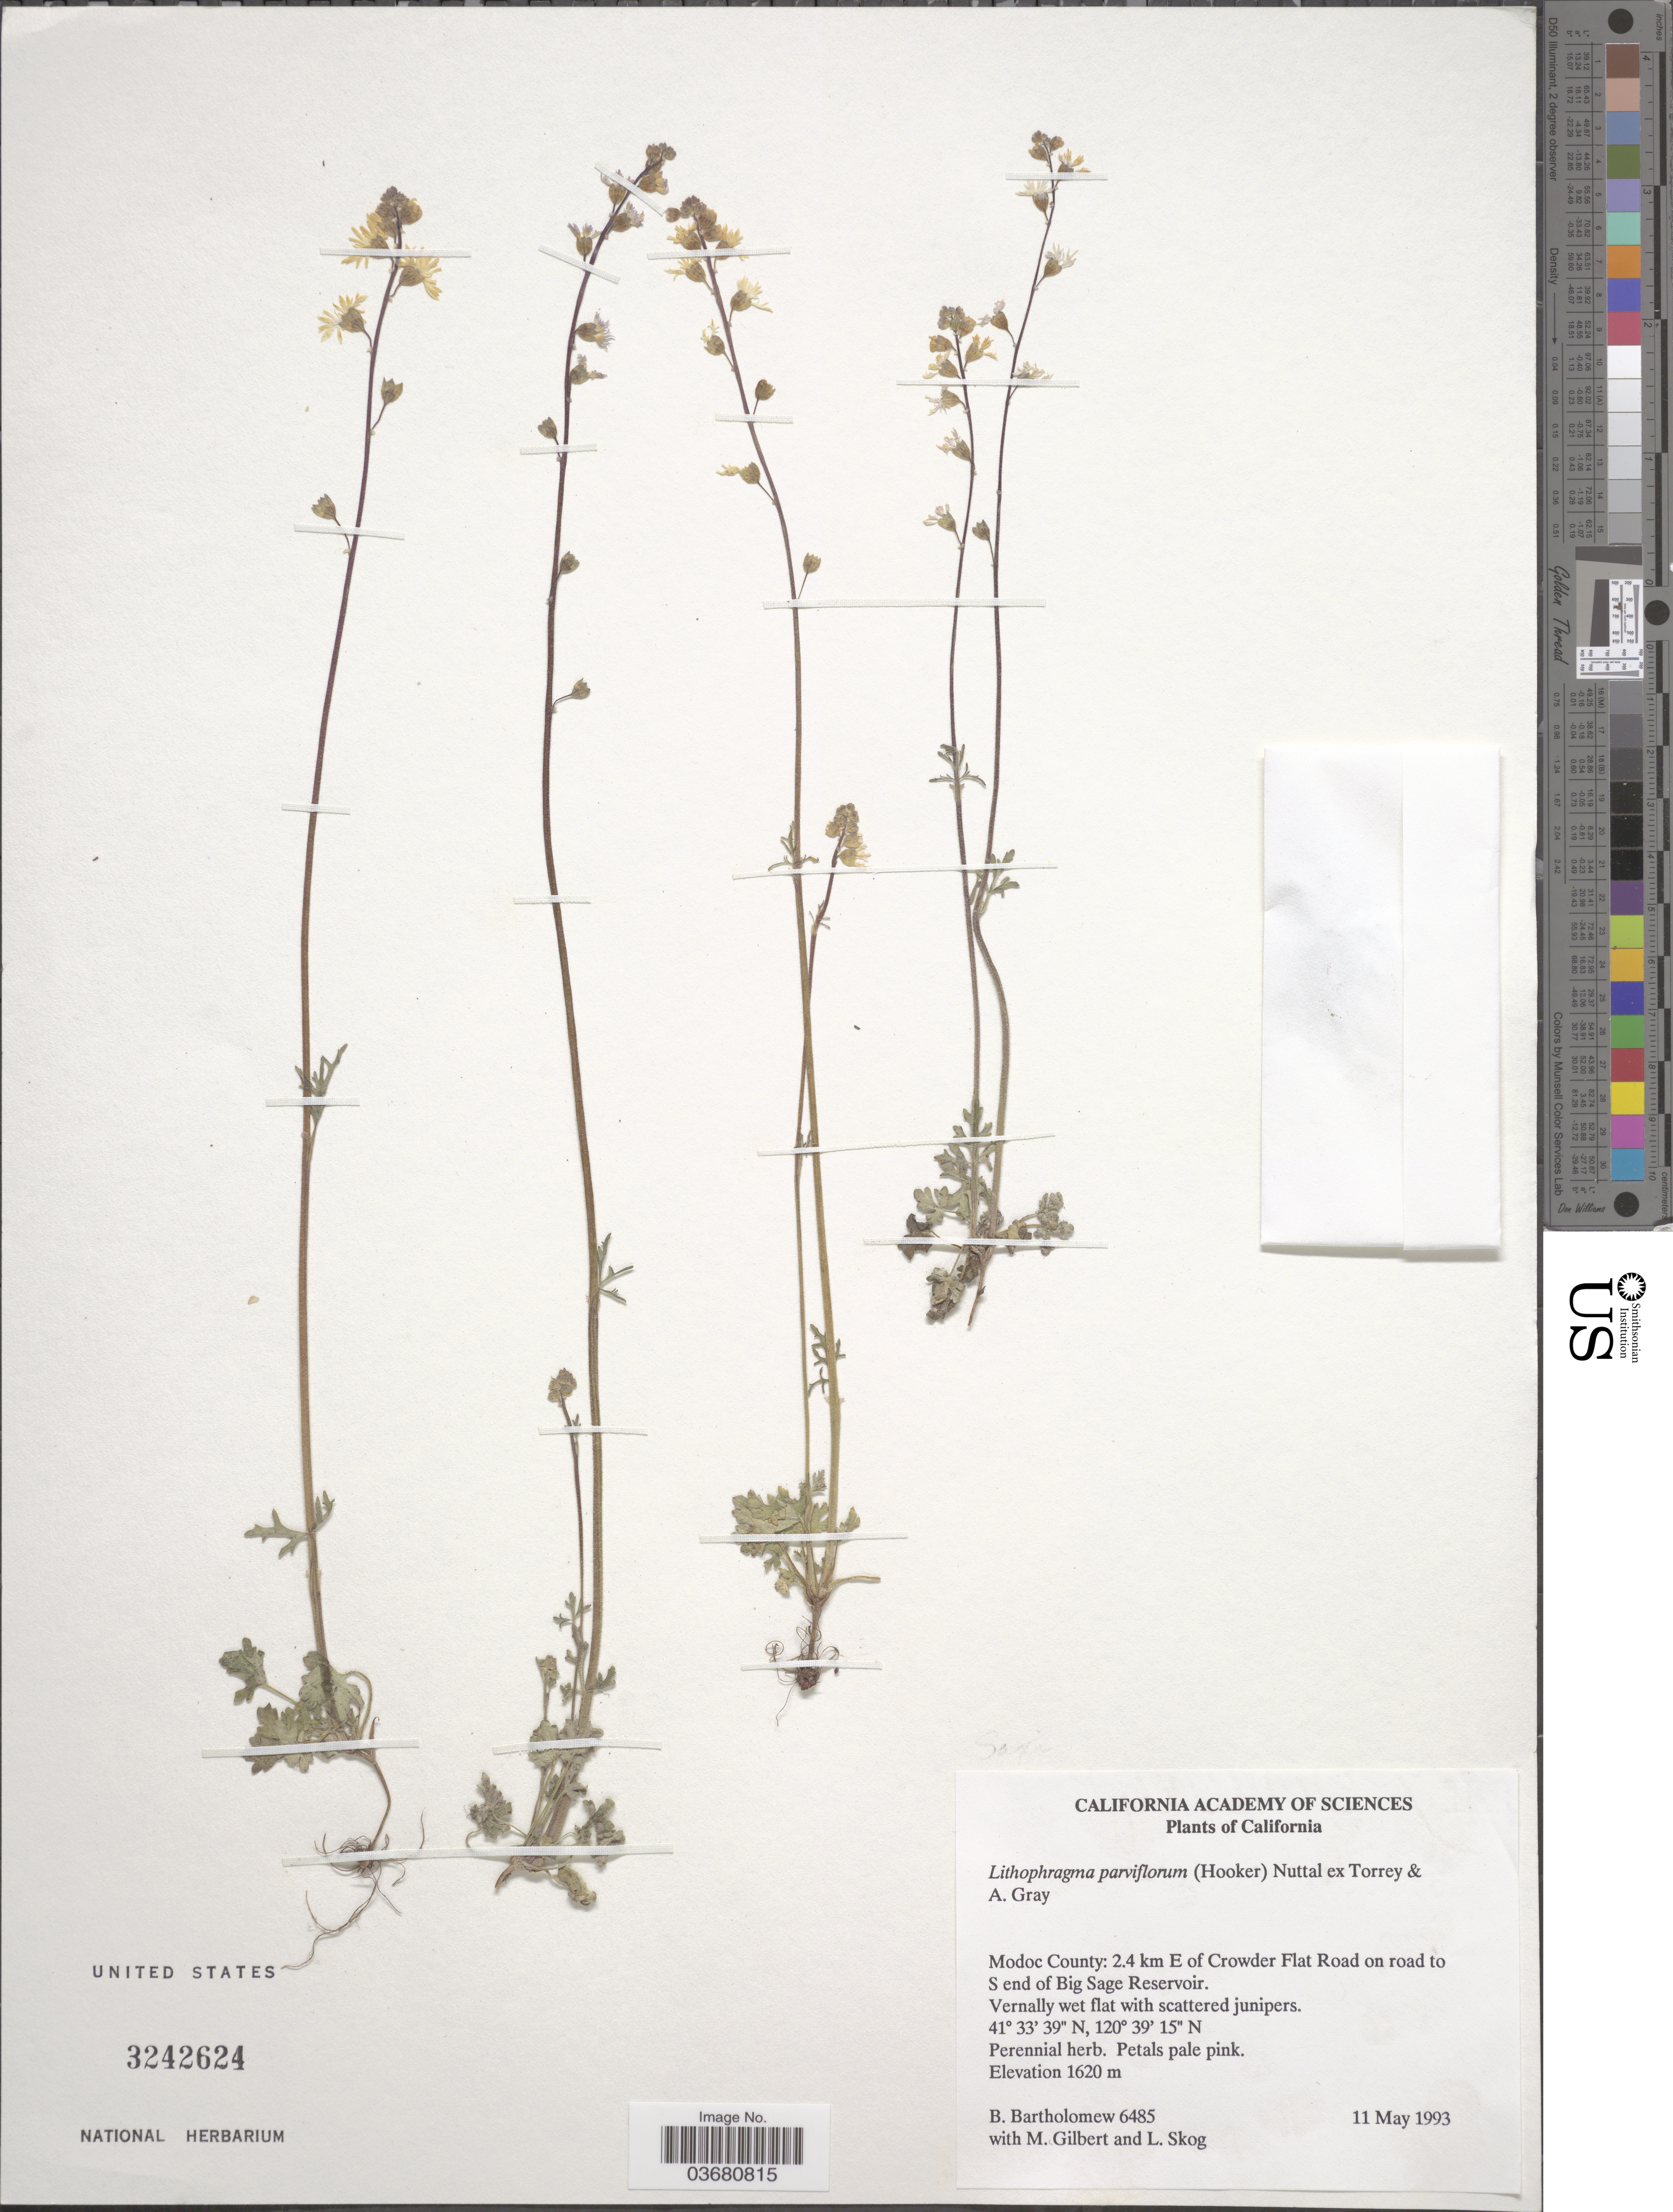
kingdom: Plantae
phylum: Tracheophyta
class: Magnoliopsida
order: Saxifragales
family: Saxifragaceae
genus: Lithophragma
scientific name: Lithophragma parviflorum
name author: (Hook.) Nutt.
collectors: B. Bartholomew, M. Gilbert & L. E. Skog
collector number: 6485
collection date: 1993-05-11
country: United States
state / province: California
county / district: Modoc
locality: Modoc County: 2.4 km E of Crowder Flat Road on road to S end of Big Sage Reservoir.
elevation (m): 1620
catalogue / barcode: US 3242624